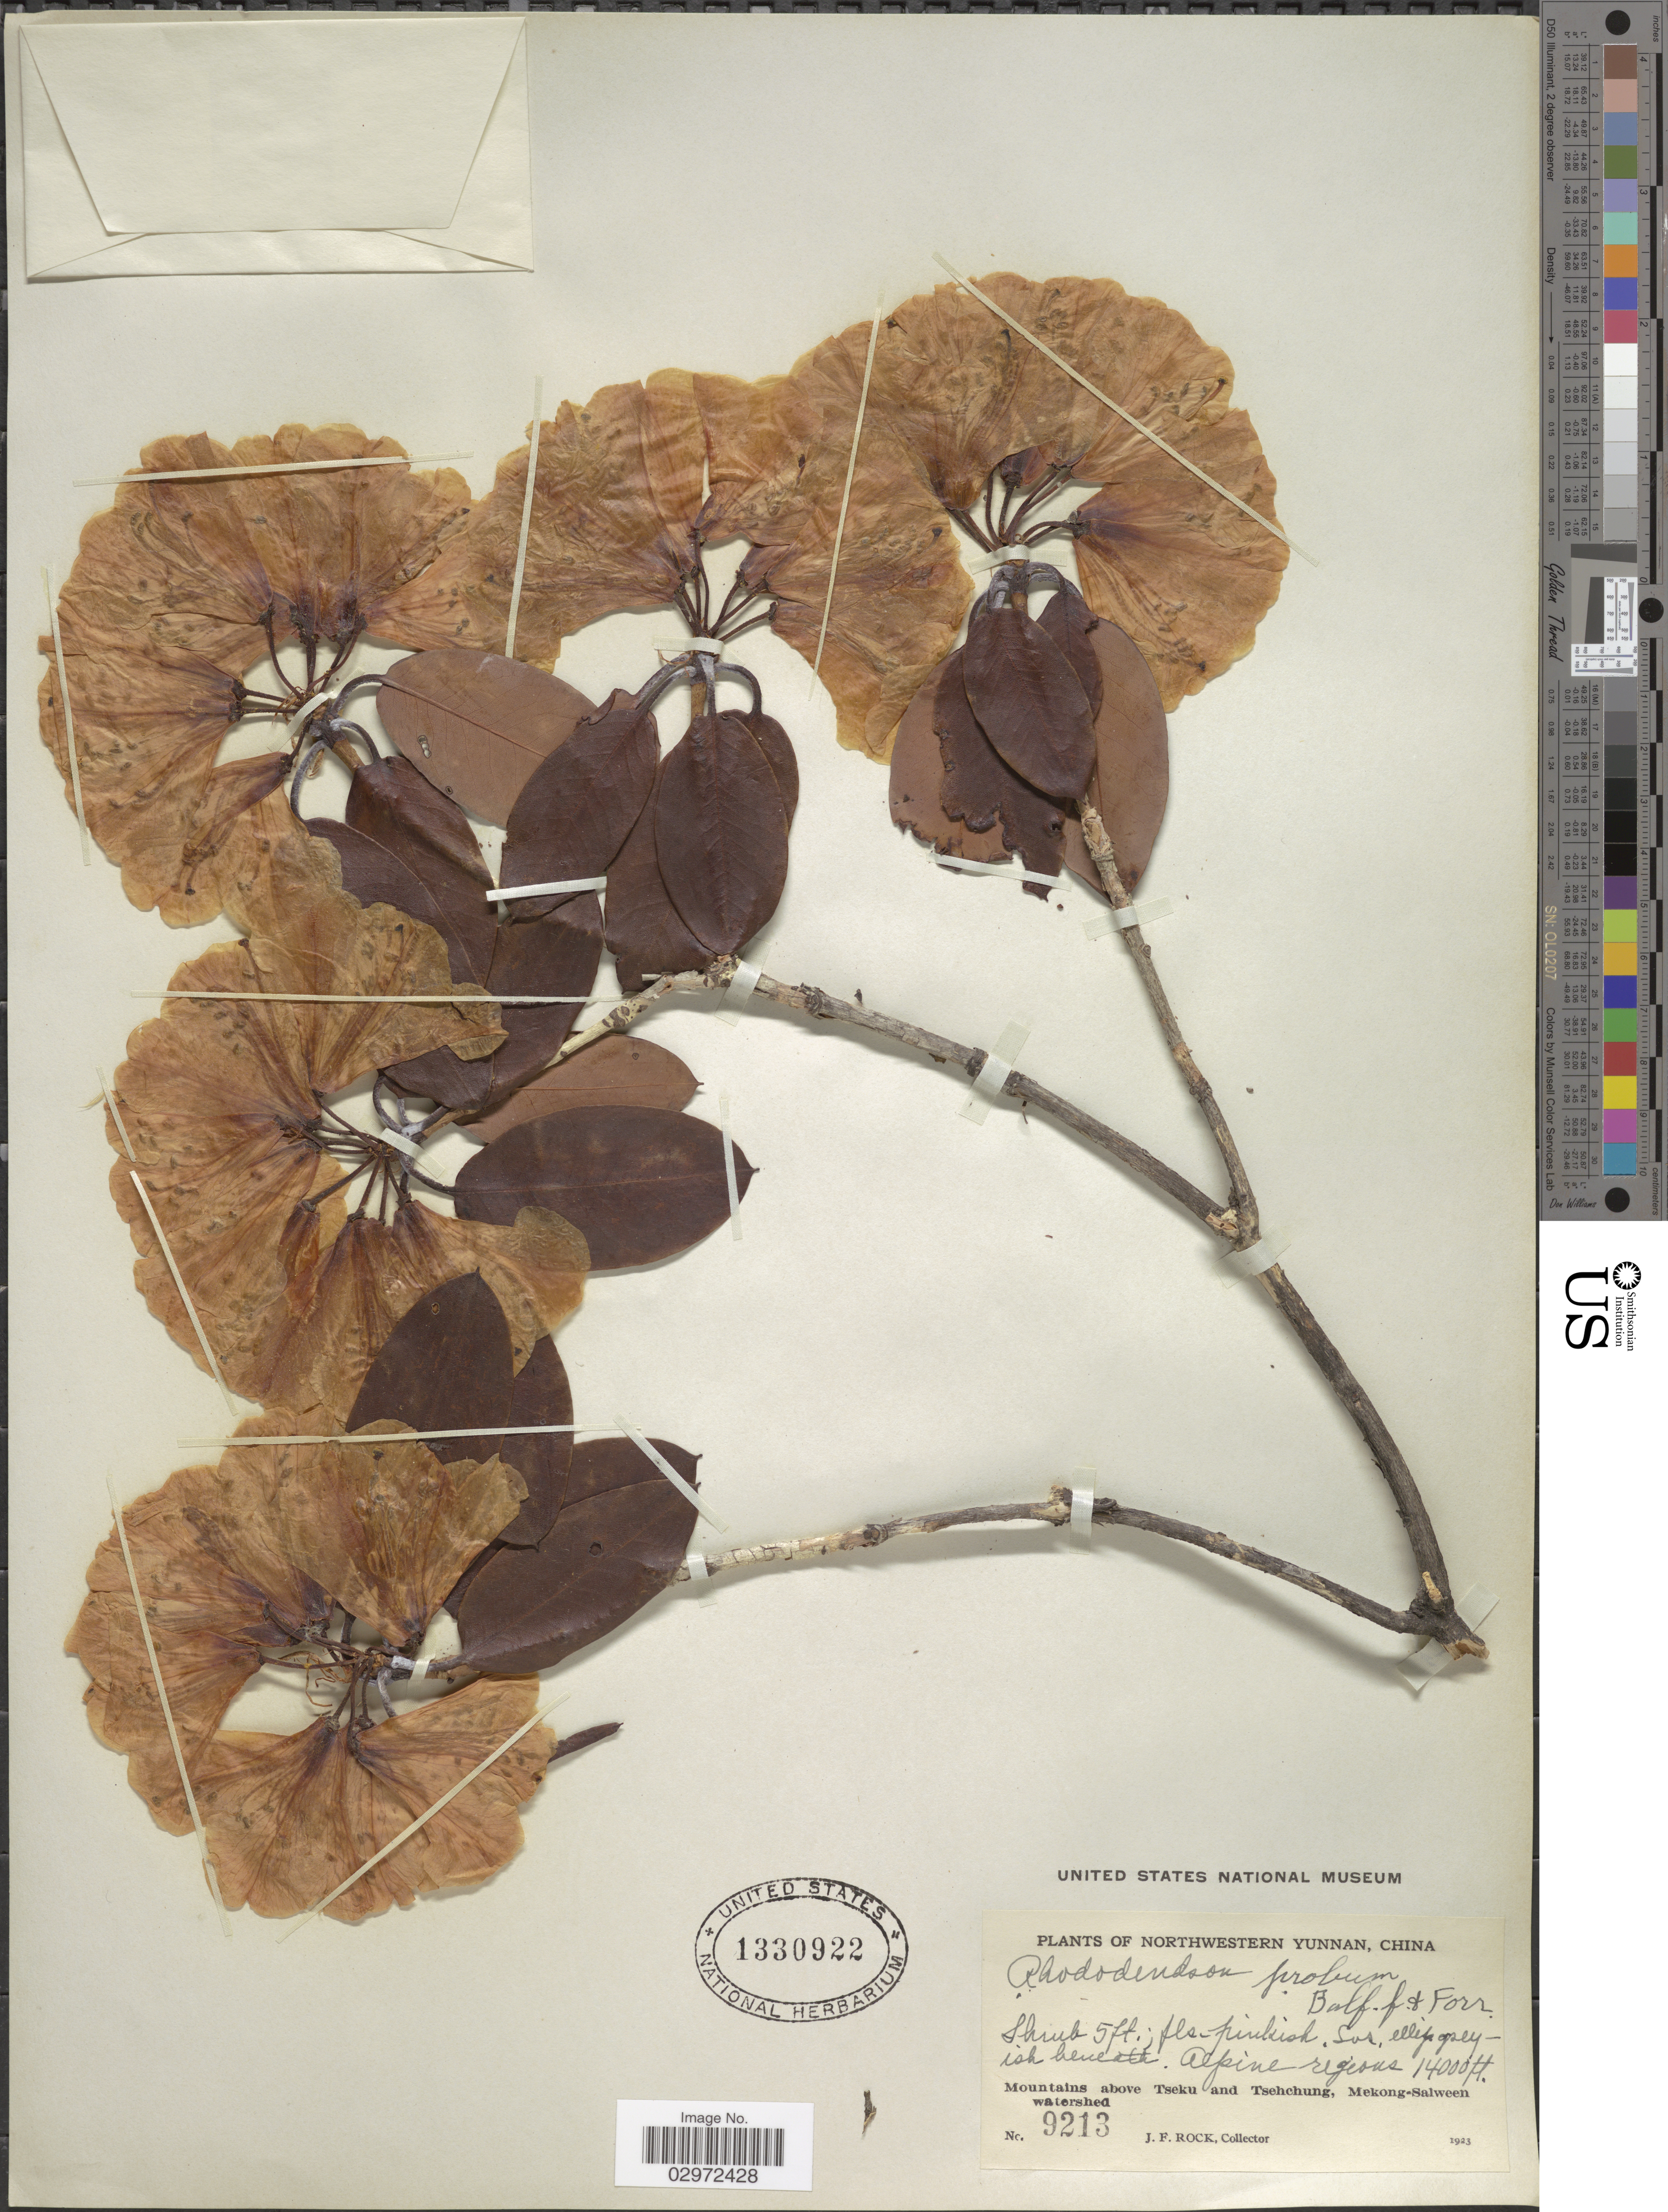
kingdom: Plantae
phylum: Tracheophyta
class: Magnoliopsida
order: Ericales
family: Ericaceae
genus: Rhododendron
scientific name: Rhododendron probum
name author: Balf. f. & Forrest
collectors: J. Rock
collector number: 9213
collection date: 1923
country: China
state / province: Yunnan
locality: Northwestern Yunnan, Mountains above Tseku and Tsehchung, Mekong-Salween watershed.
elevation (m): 4267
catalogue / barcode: US 1330922